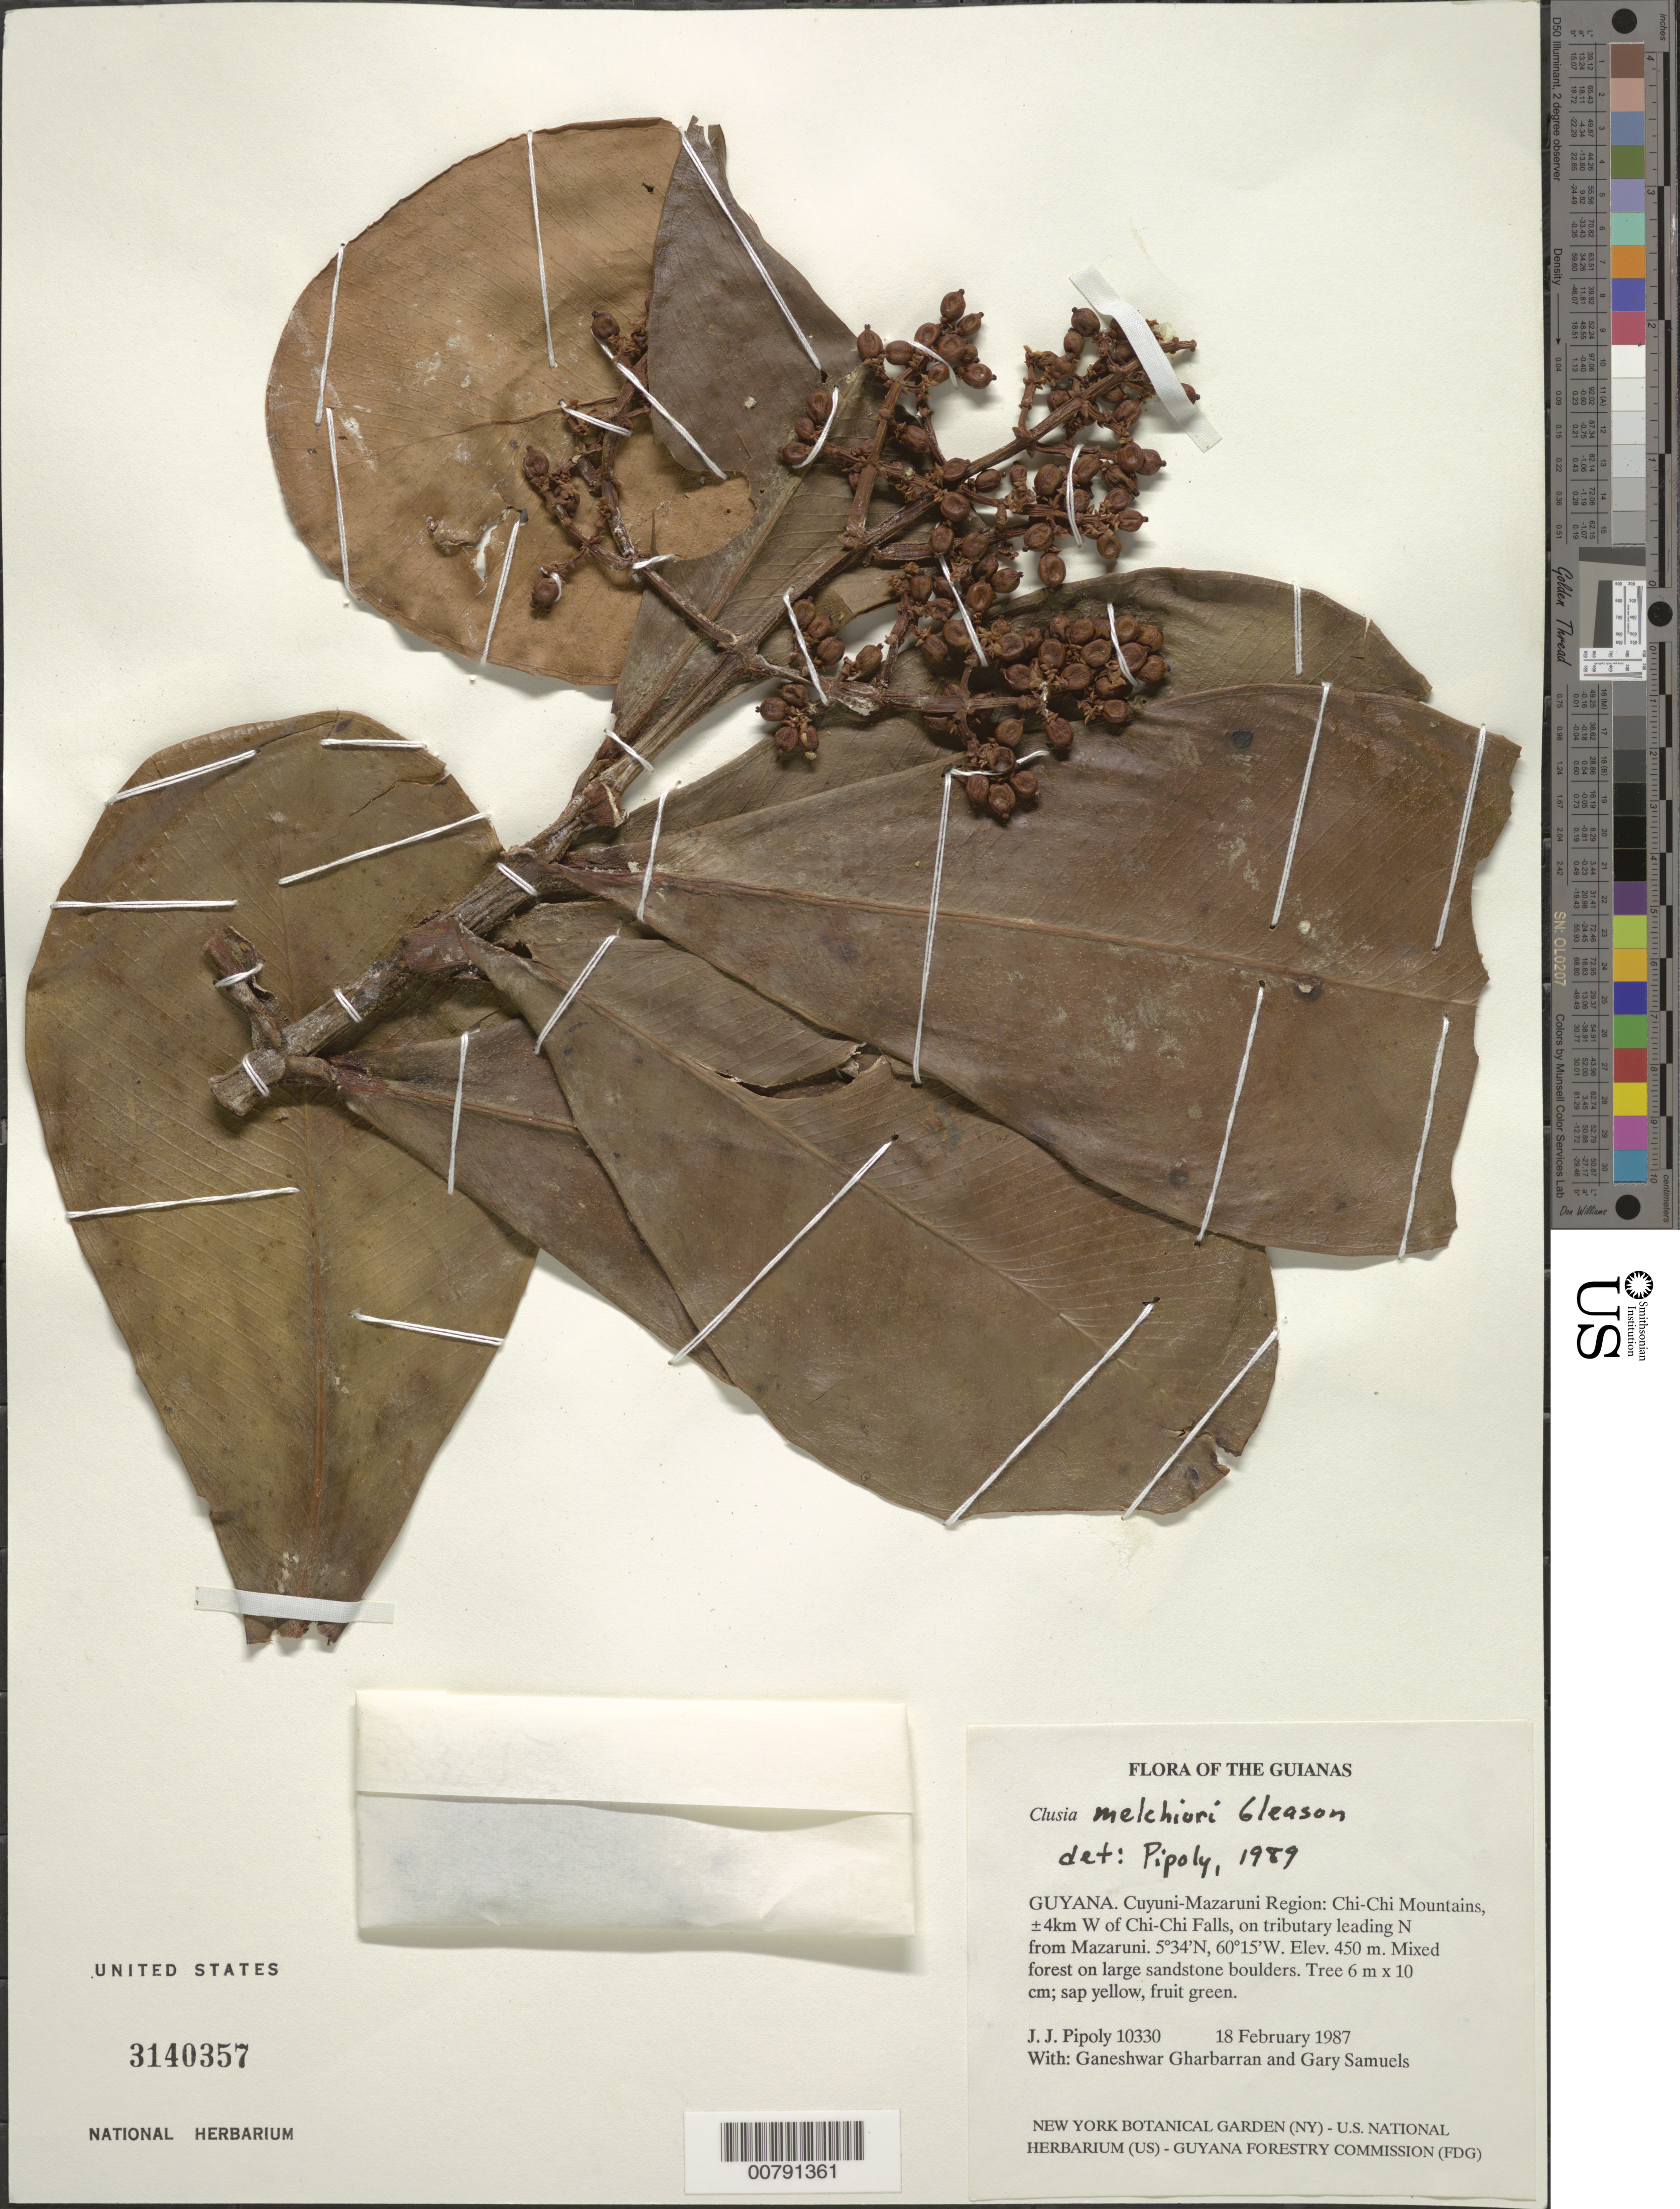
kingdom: Plantae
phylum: Tracheophyta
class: Magnoliopsida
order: Malpighiales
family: Clusiaceae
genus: Clusia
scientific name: Clusia melchiori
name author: Gleason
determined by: Pipoly, J. J., III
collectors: J. J. Pipoly, G. Gharbarran & G. Samuels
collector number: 10330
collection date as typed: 18 February 1987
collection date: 1987-02-18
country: Guyana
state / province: Cuyuni-Mazaruni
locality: Chi-Chi Mountains, ±4km W of Chi-Chi Falls, on tributary leading N from Mazaruni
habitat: Mixed forest on large sandstone boulders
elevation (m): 450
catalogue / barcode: US 3140357